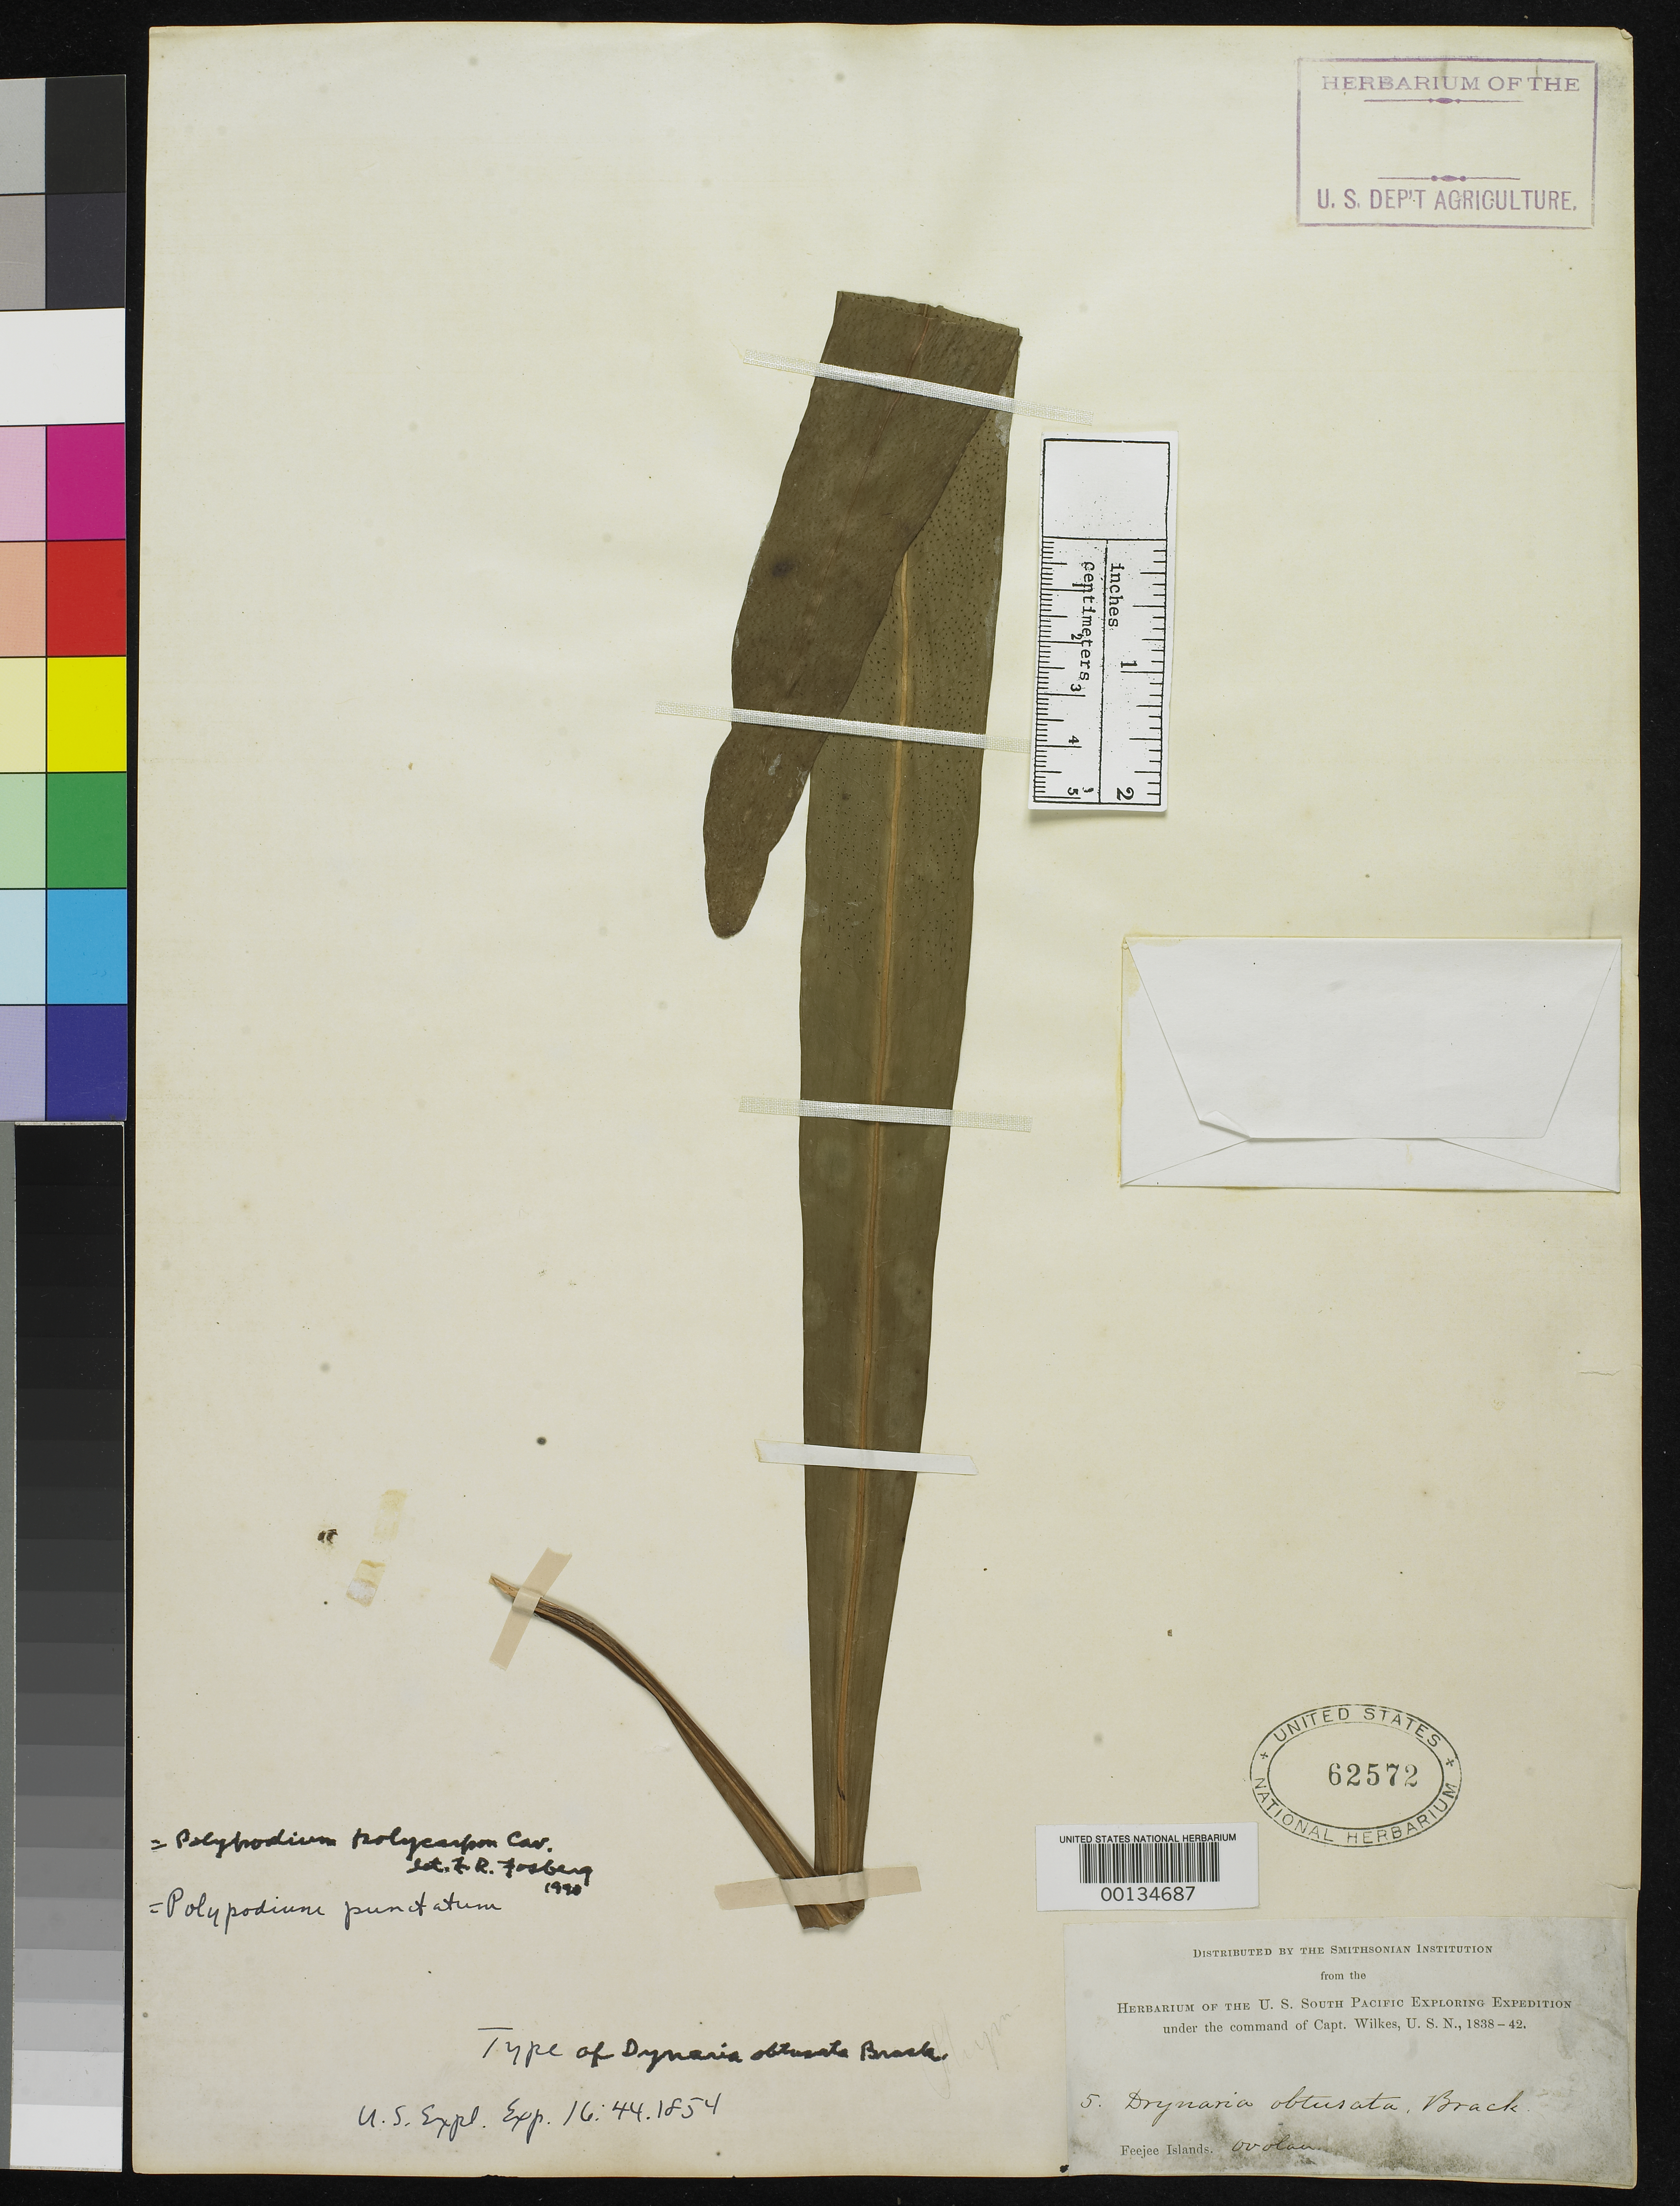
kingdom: Plantae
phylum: Tracheophyta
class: Polypodiopsida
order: Polypodiales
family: Polypodiaceae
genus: Drynaria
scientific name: Drynaria obtusata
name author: Brack. in Wilkes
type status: Holotype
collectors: Wilkes Explor. Exped.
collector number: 5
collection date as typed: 1838 to -- --- 1842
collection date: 1838/1842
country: Fiji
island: Ovalau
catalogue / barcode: US 62572